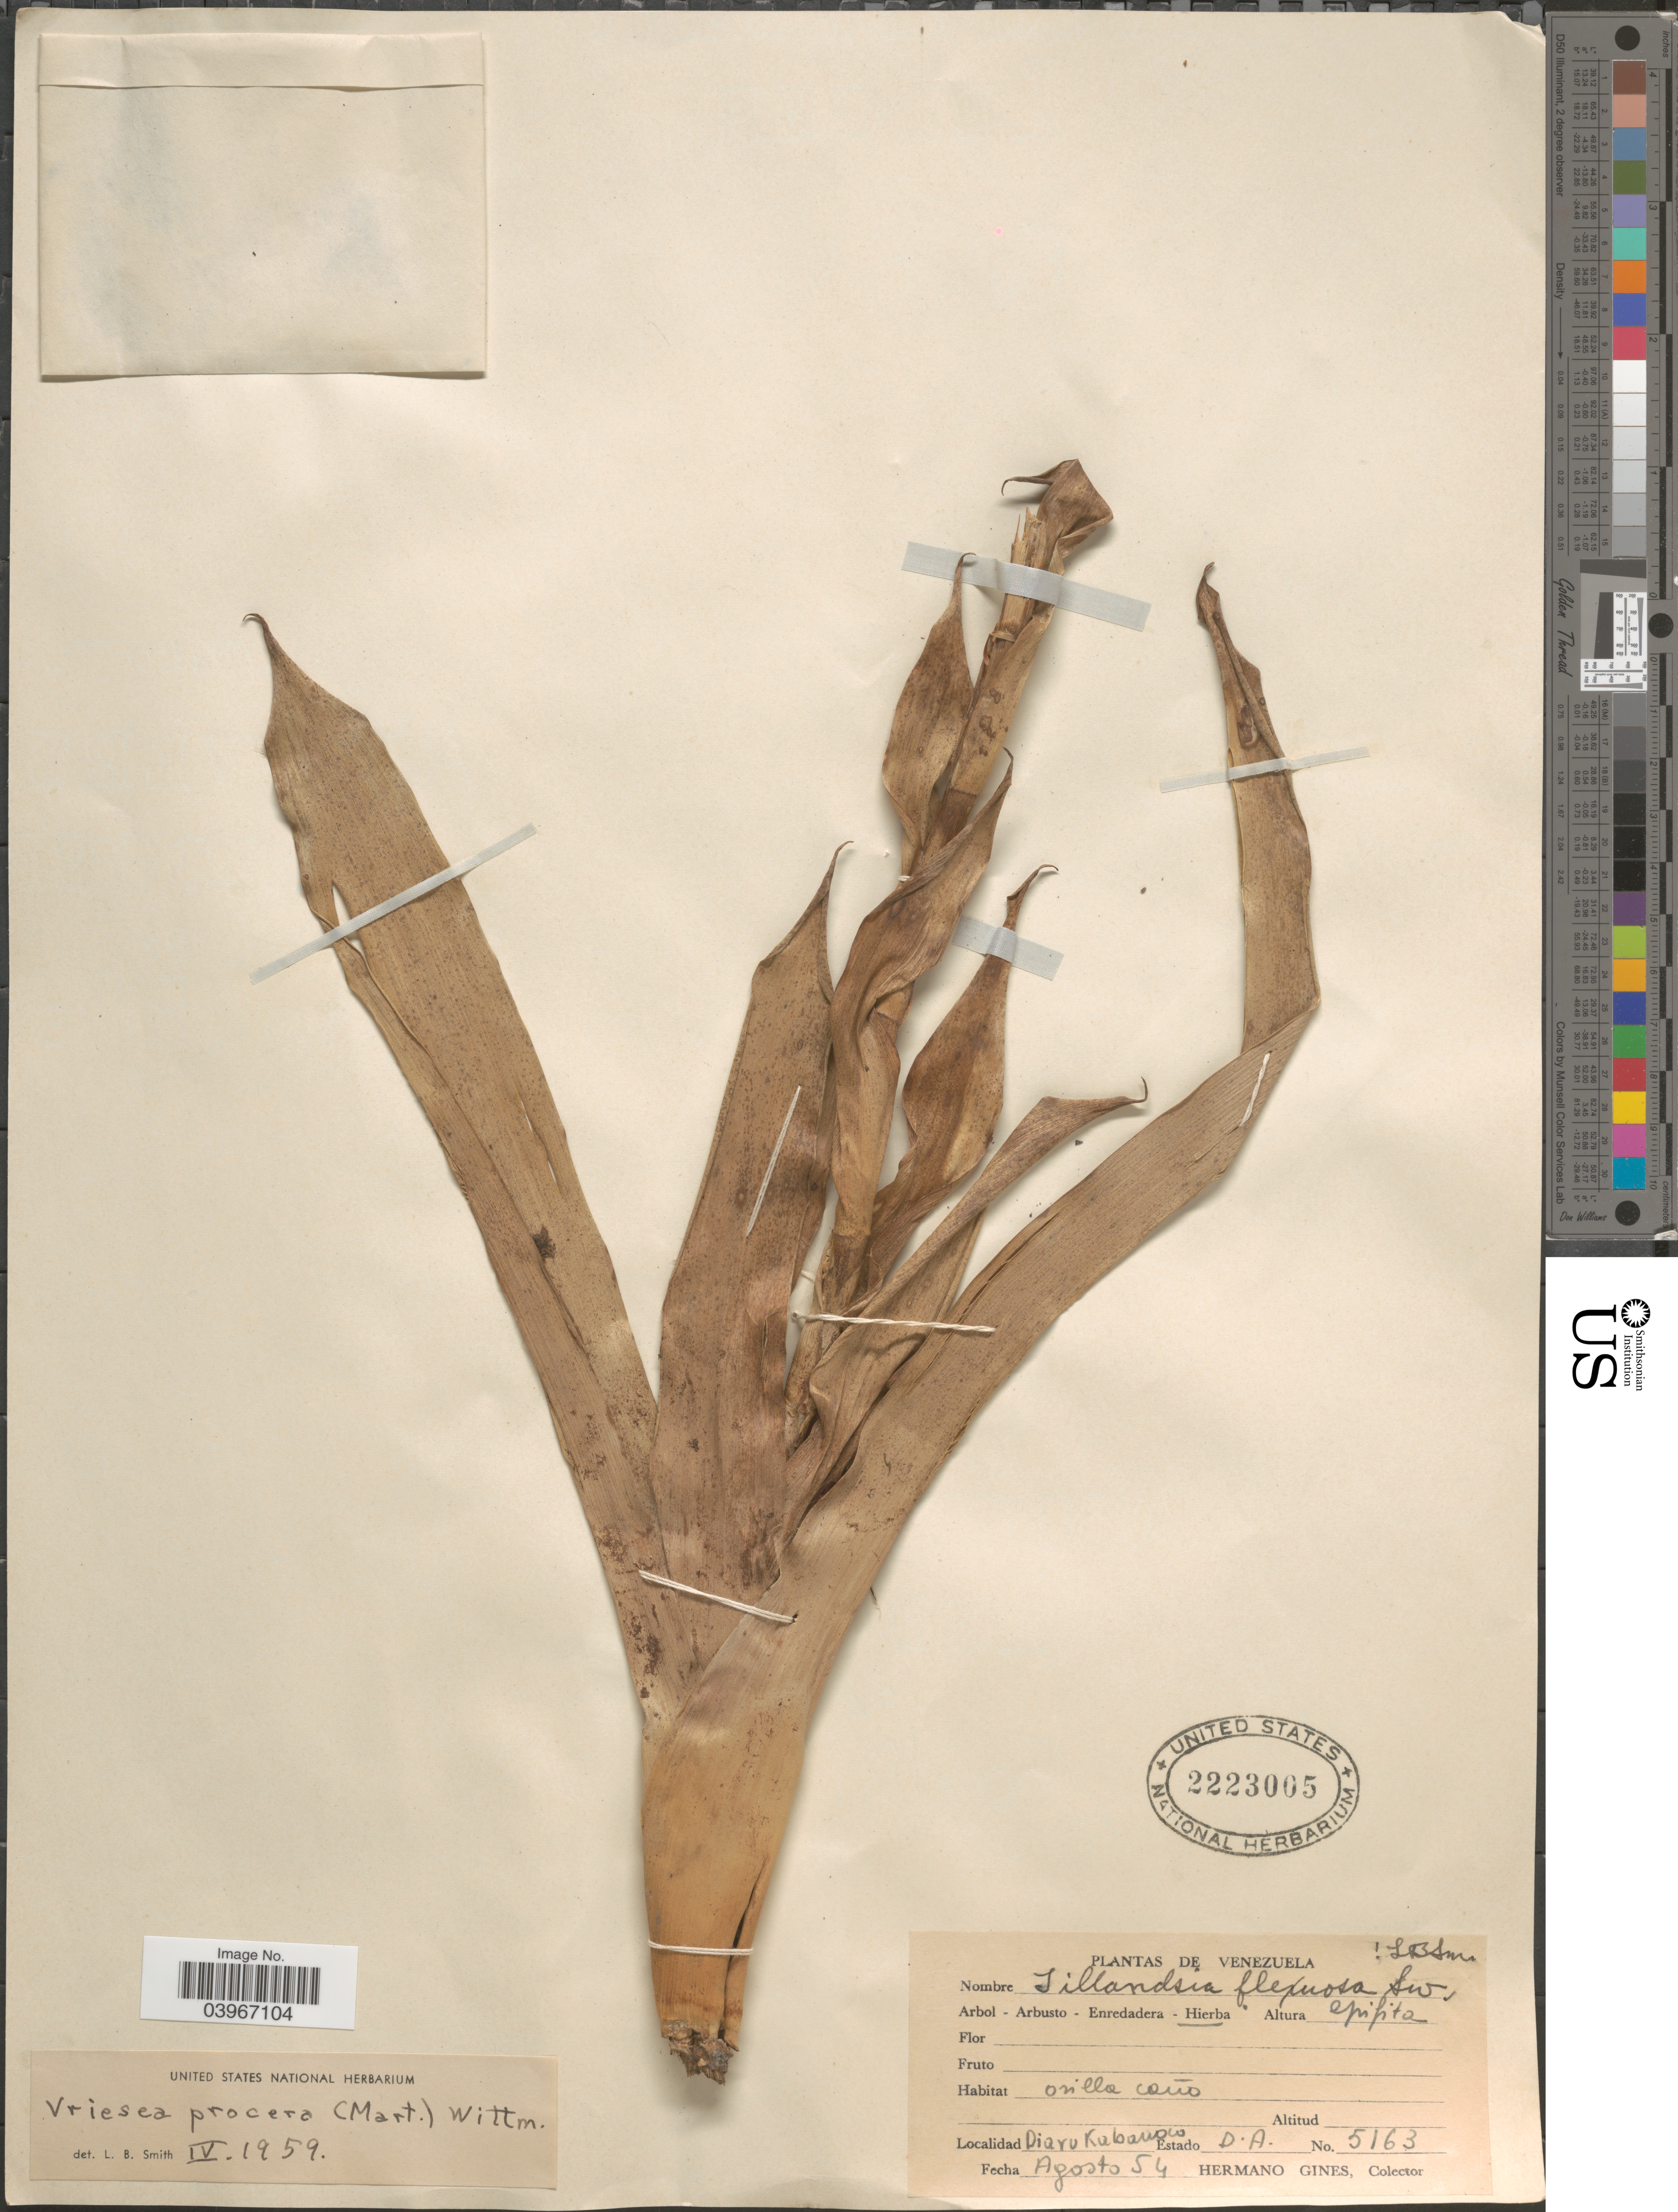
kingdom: Plantae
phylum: Tracheophyta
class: Liliopsida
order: Poales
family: Bromeliaceae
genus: Vriesea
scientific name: Vriesea procera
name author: (Mart. ex Schult. & Schult. f.) Wittm.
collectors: Bro. Gines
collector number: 5163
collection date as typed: Transcribed d/m/y: /8/54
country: Venezuela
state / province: Delta Amacuro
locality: Diaru Kabanoco [interpreted].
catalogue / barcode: US 2223005